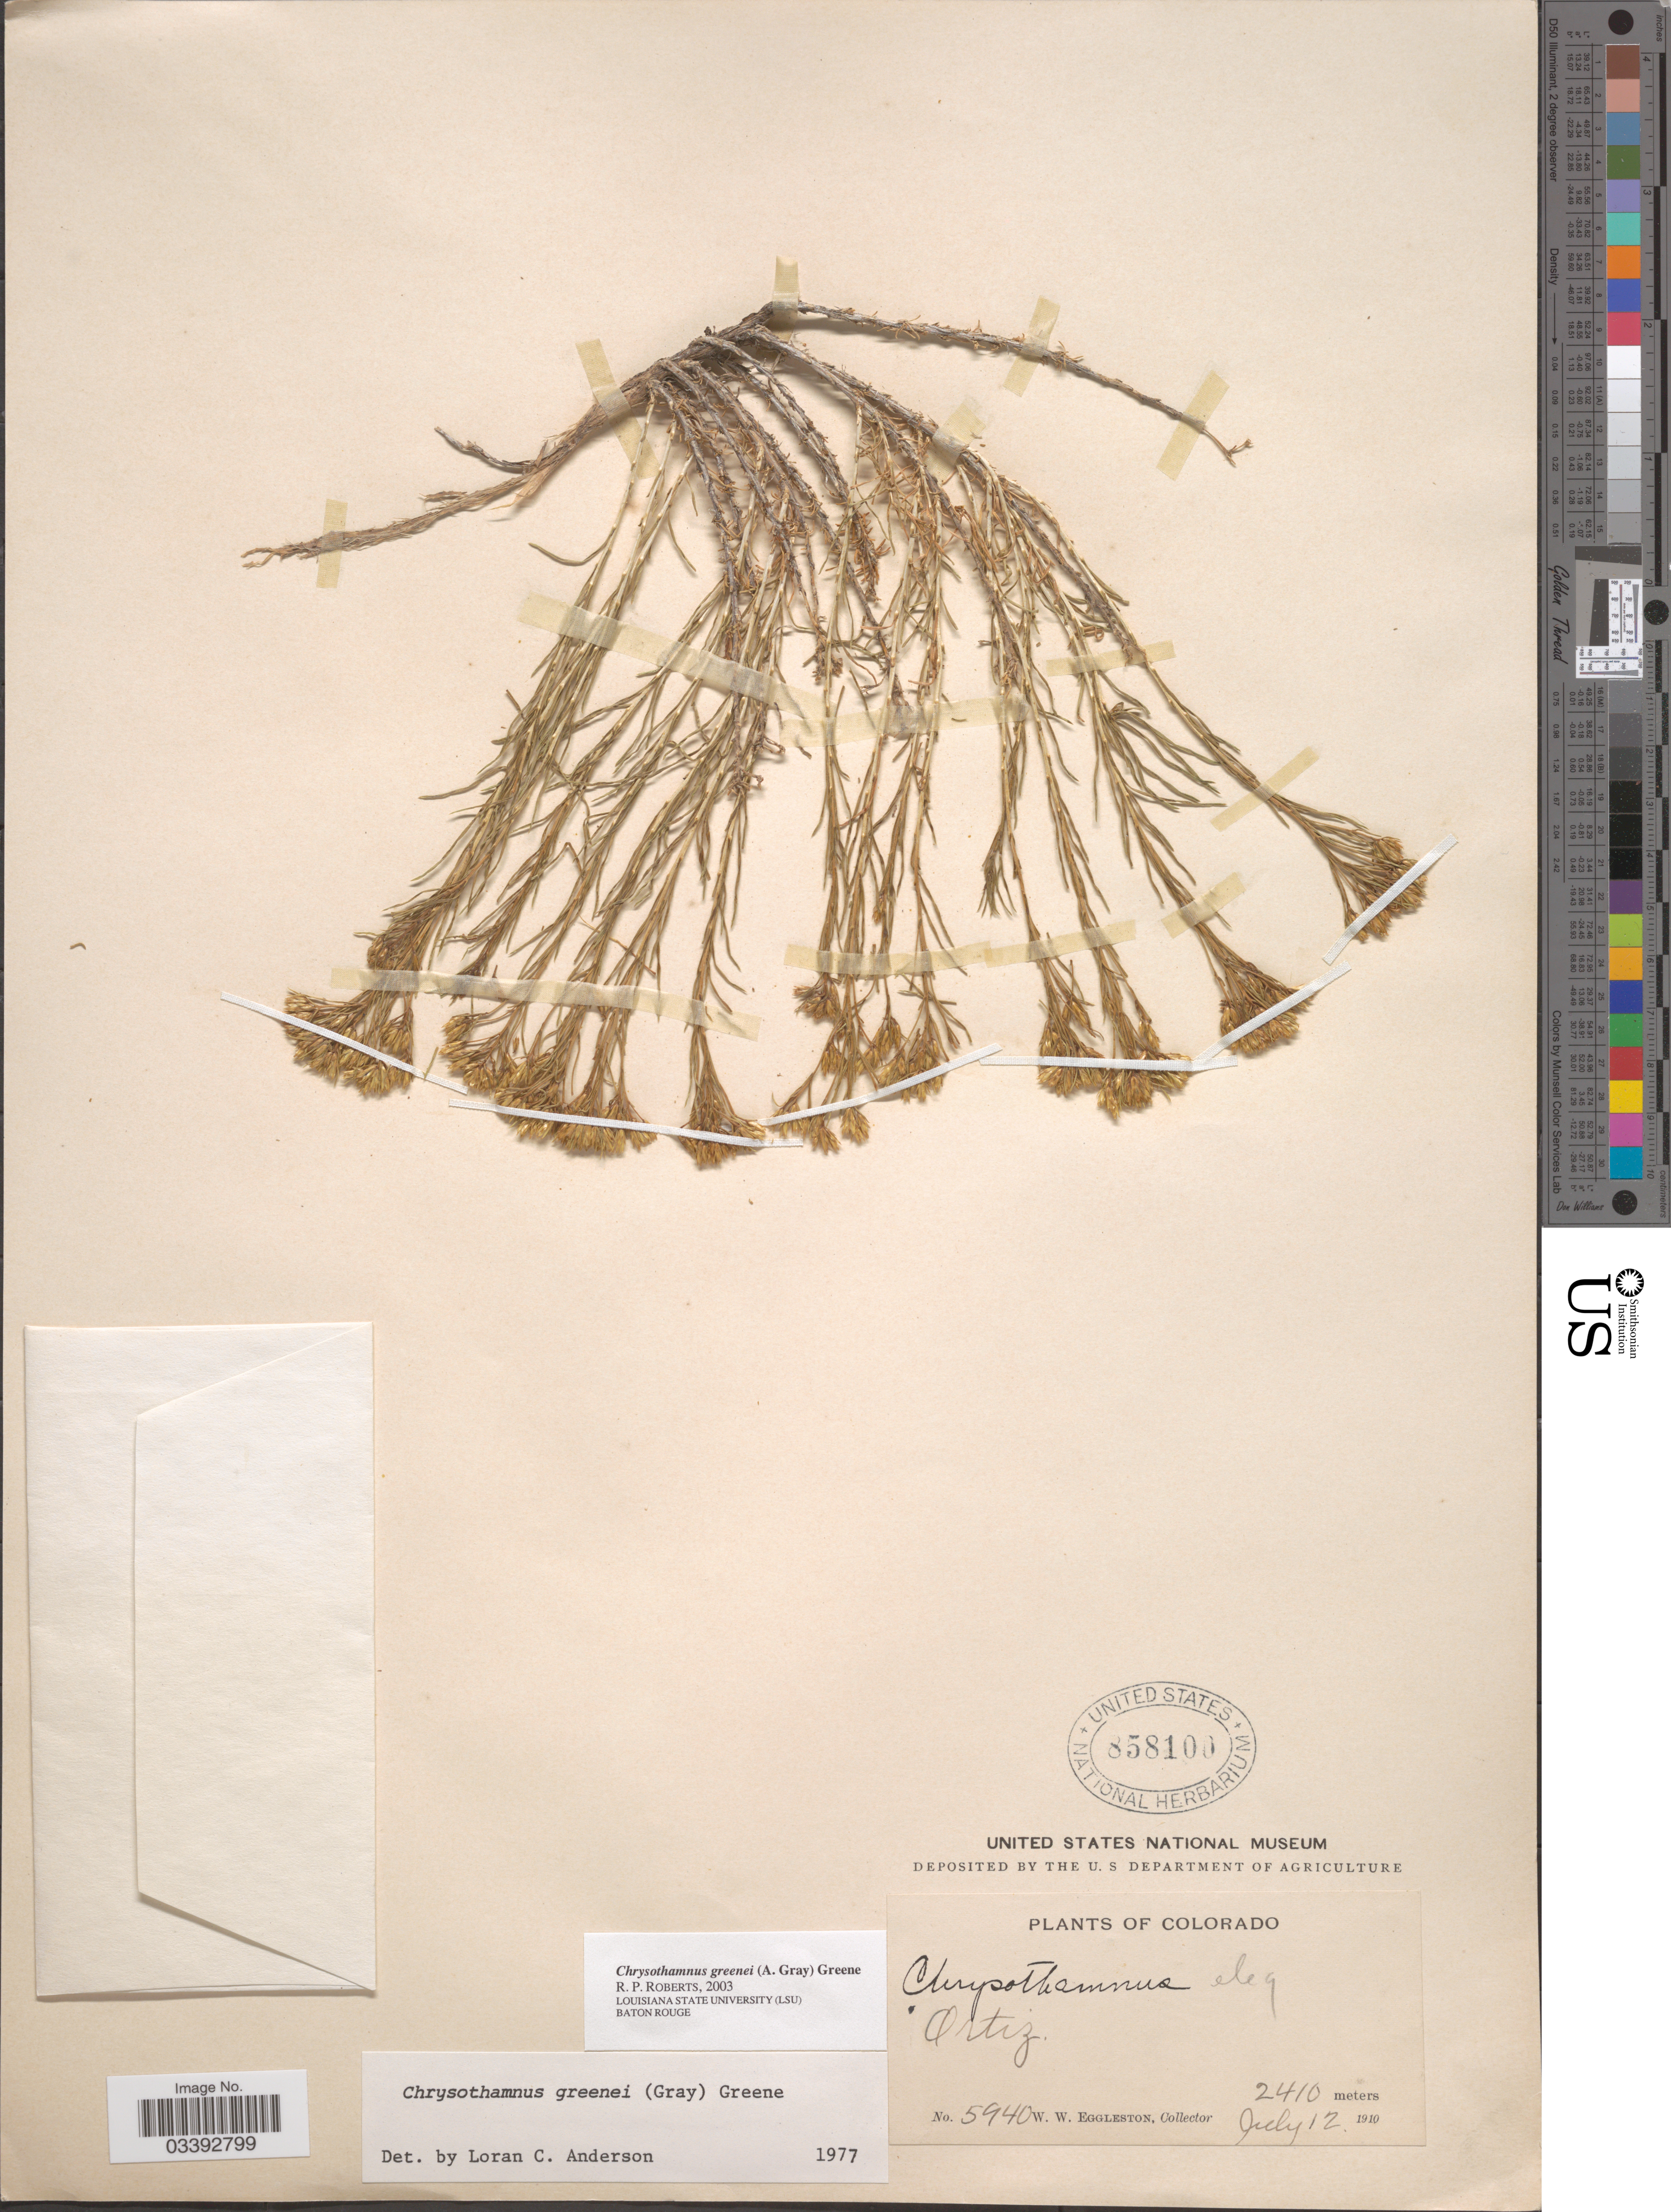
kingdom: Plantae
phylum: Tracheophyta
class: Magnoliopsida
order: Asterales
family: Asteraceae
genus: Chrysothamnus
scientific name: Chrysothamnus greenei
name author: (A. Gray) Greene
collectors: W. W. Eggleston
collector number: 5940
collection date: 1910-07-12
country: United States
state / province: Colorado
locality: Ortiz.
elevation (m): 2410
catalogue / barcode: US 858100